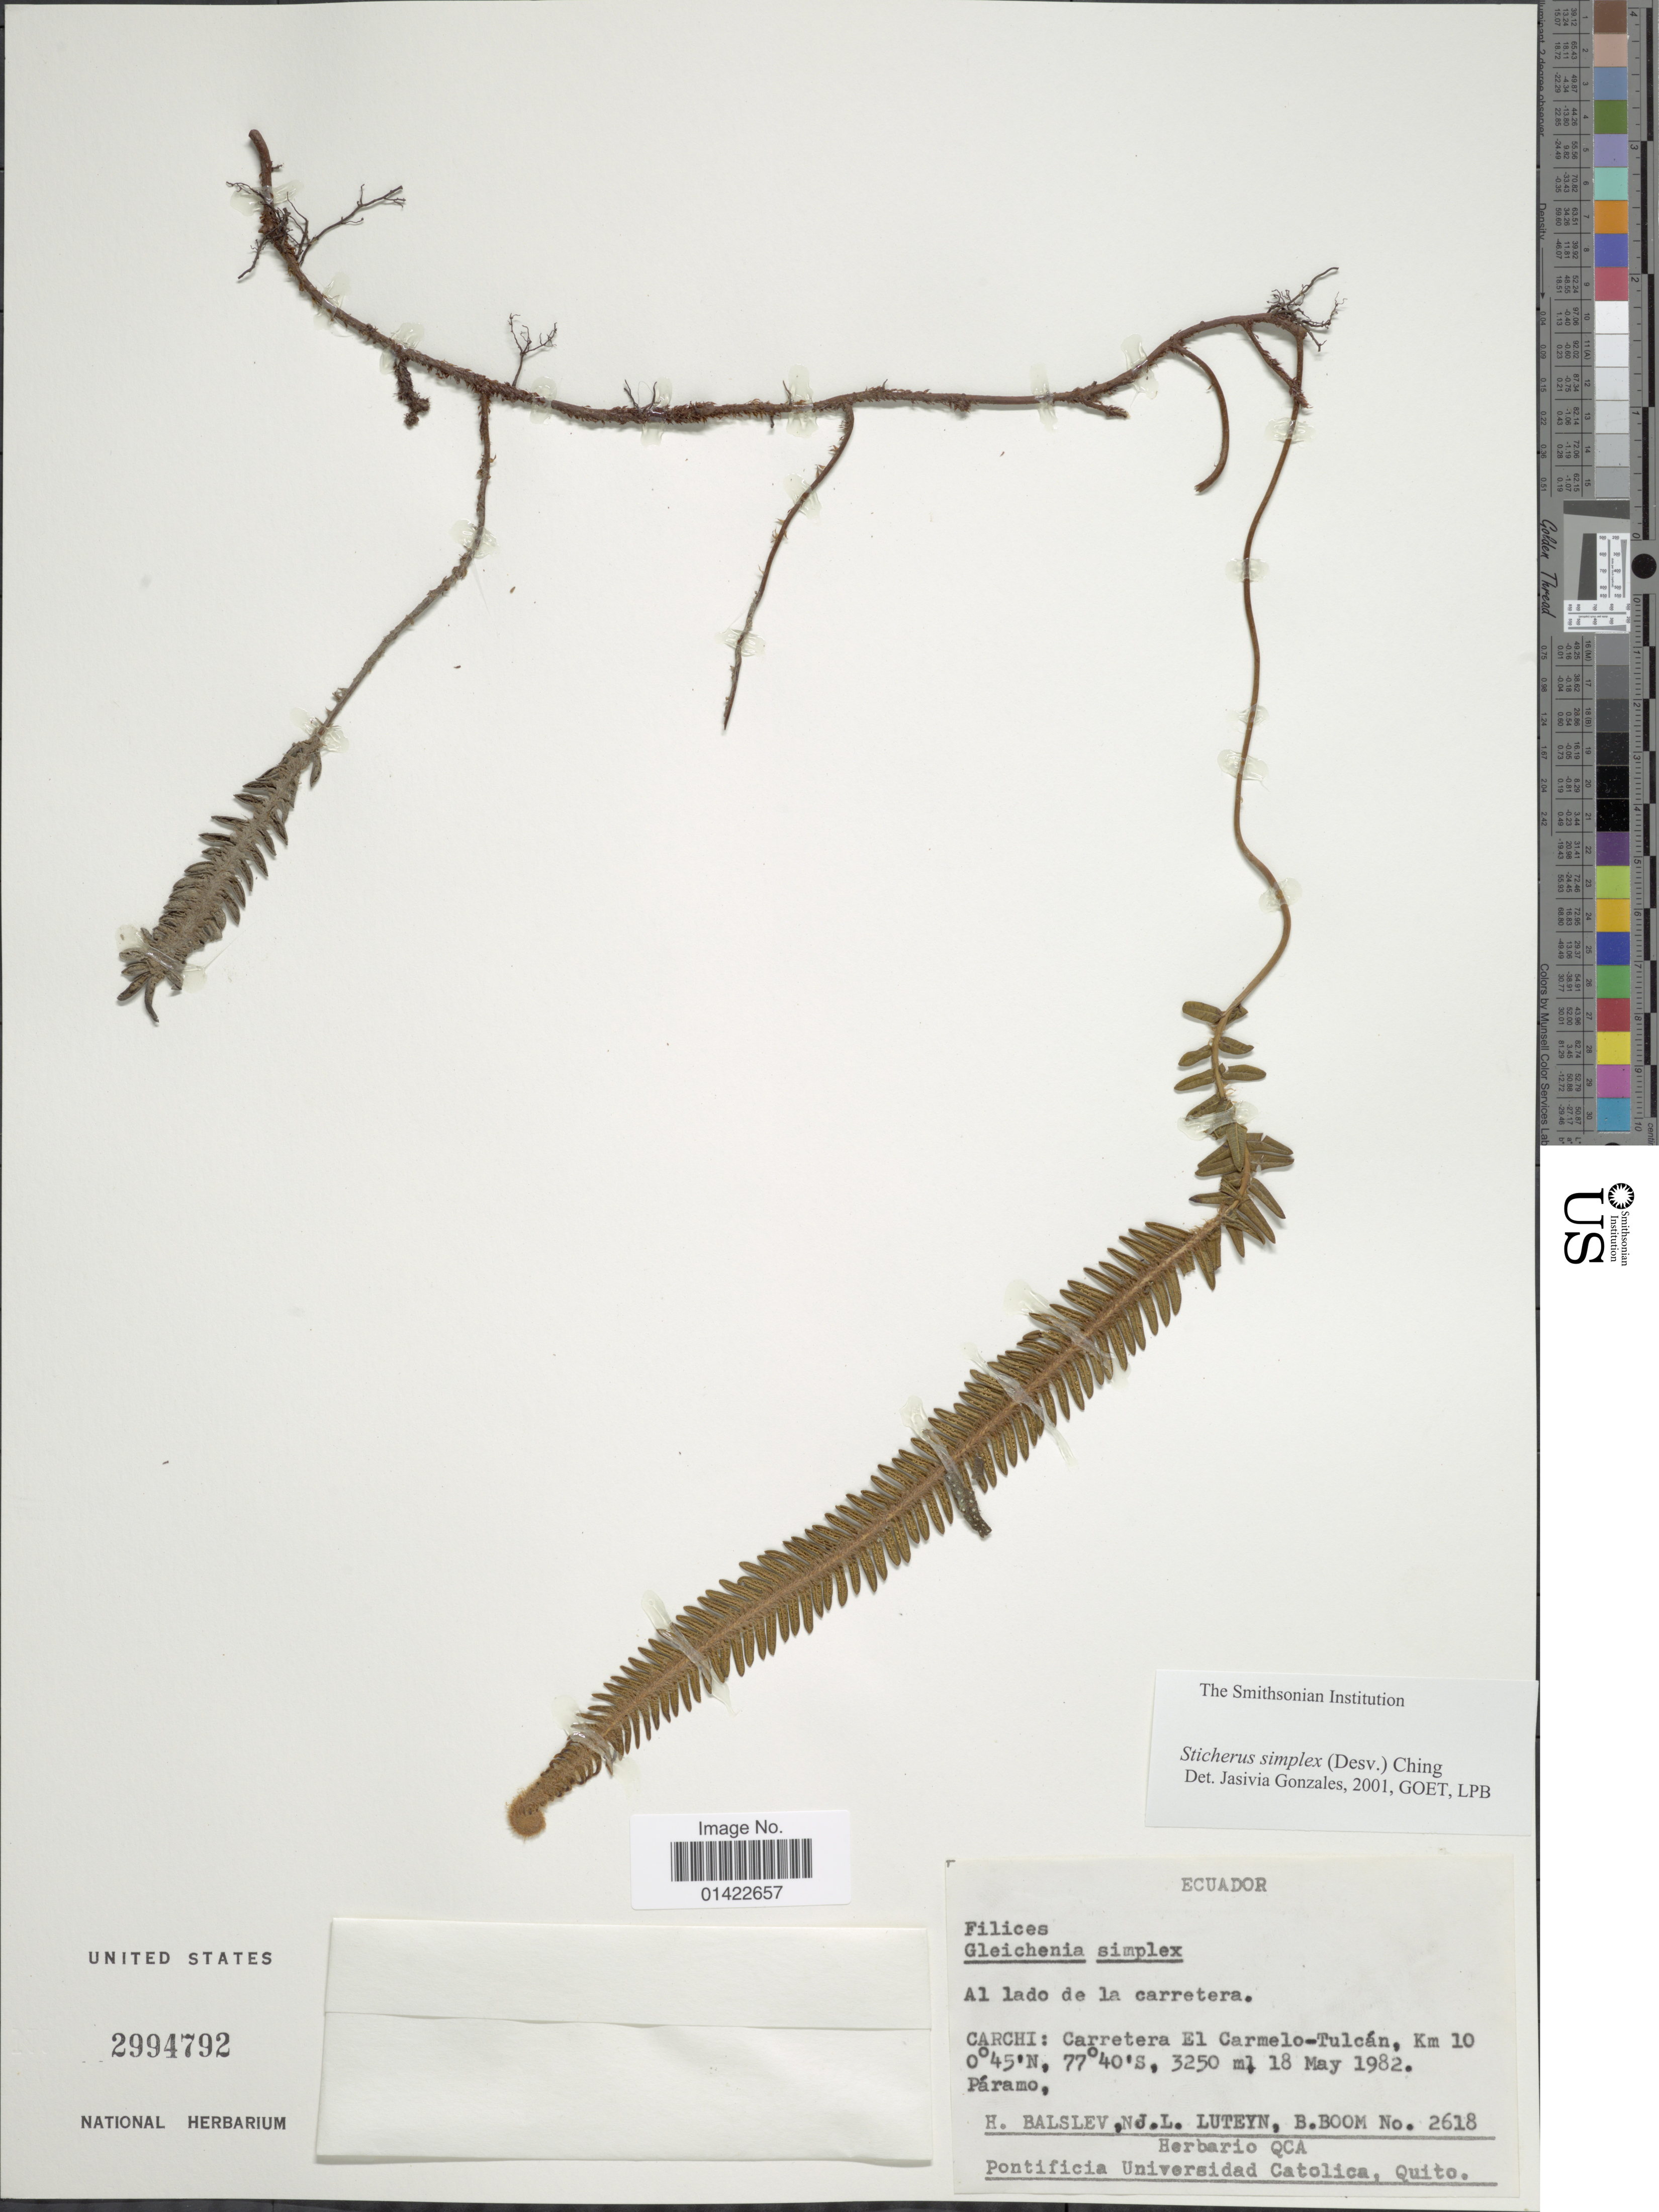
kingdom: Plantae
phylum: Tracheophyta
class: Polypodiopsida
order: Gleicheniales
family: Gleicheniaceae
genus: Sticherus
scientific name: Sticherus simplex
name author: (Desv.) Ching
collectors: H. Balslev, J. L. Luteyn & B. M. Boom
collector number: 2618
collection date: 1982-05-18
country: Ecuador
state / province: Carchi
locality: Carretera El Carmelo-Tulcán, Km 10. Páramo.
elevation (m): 3250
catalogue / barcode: US 2994792